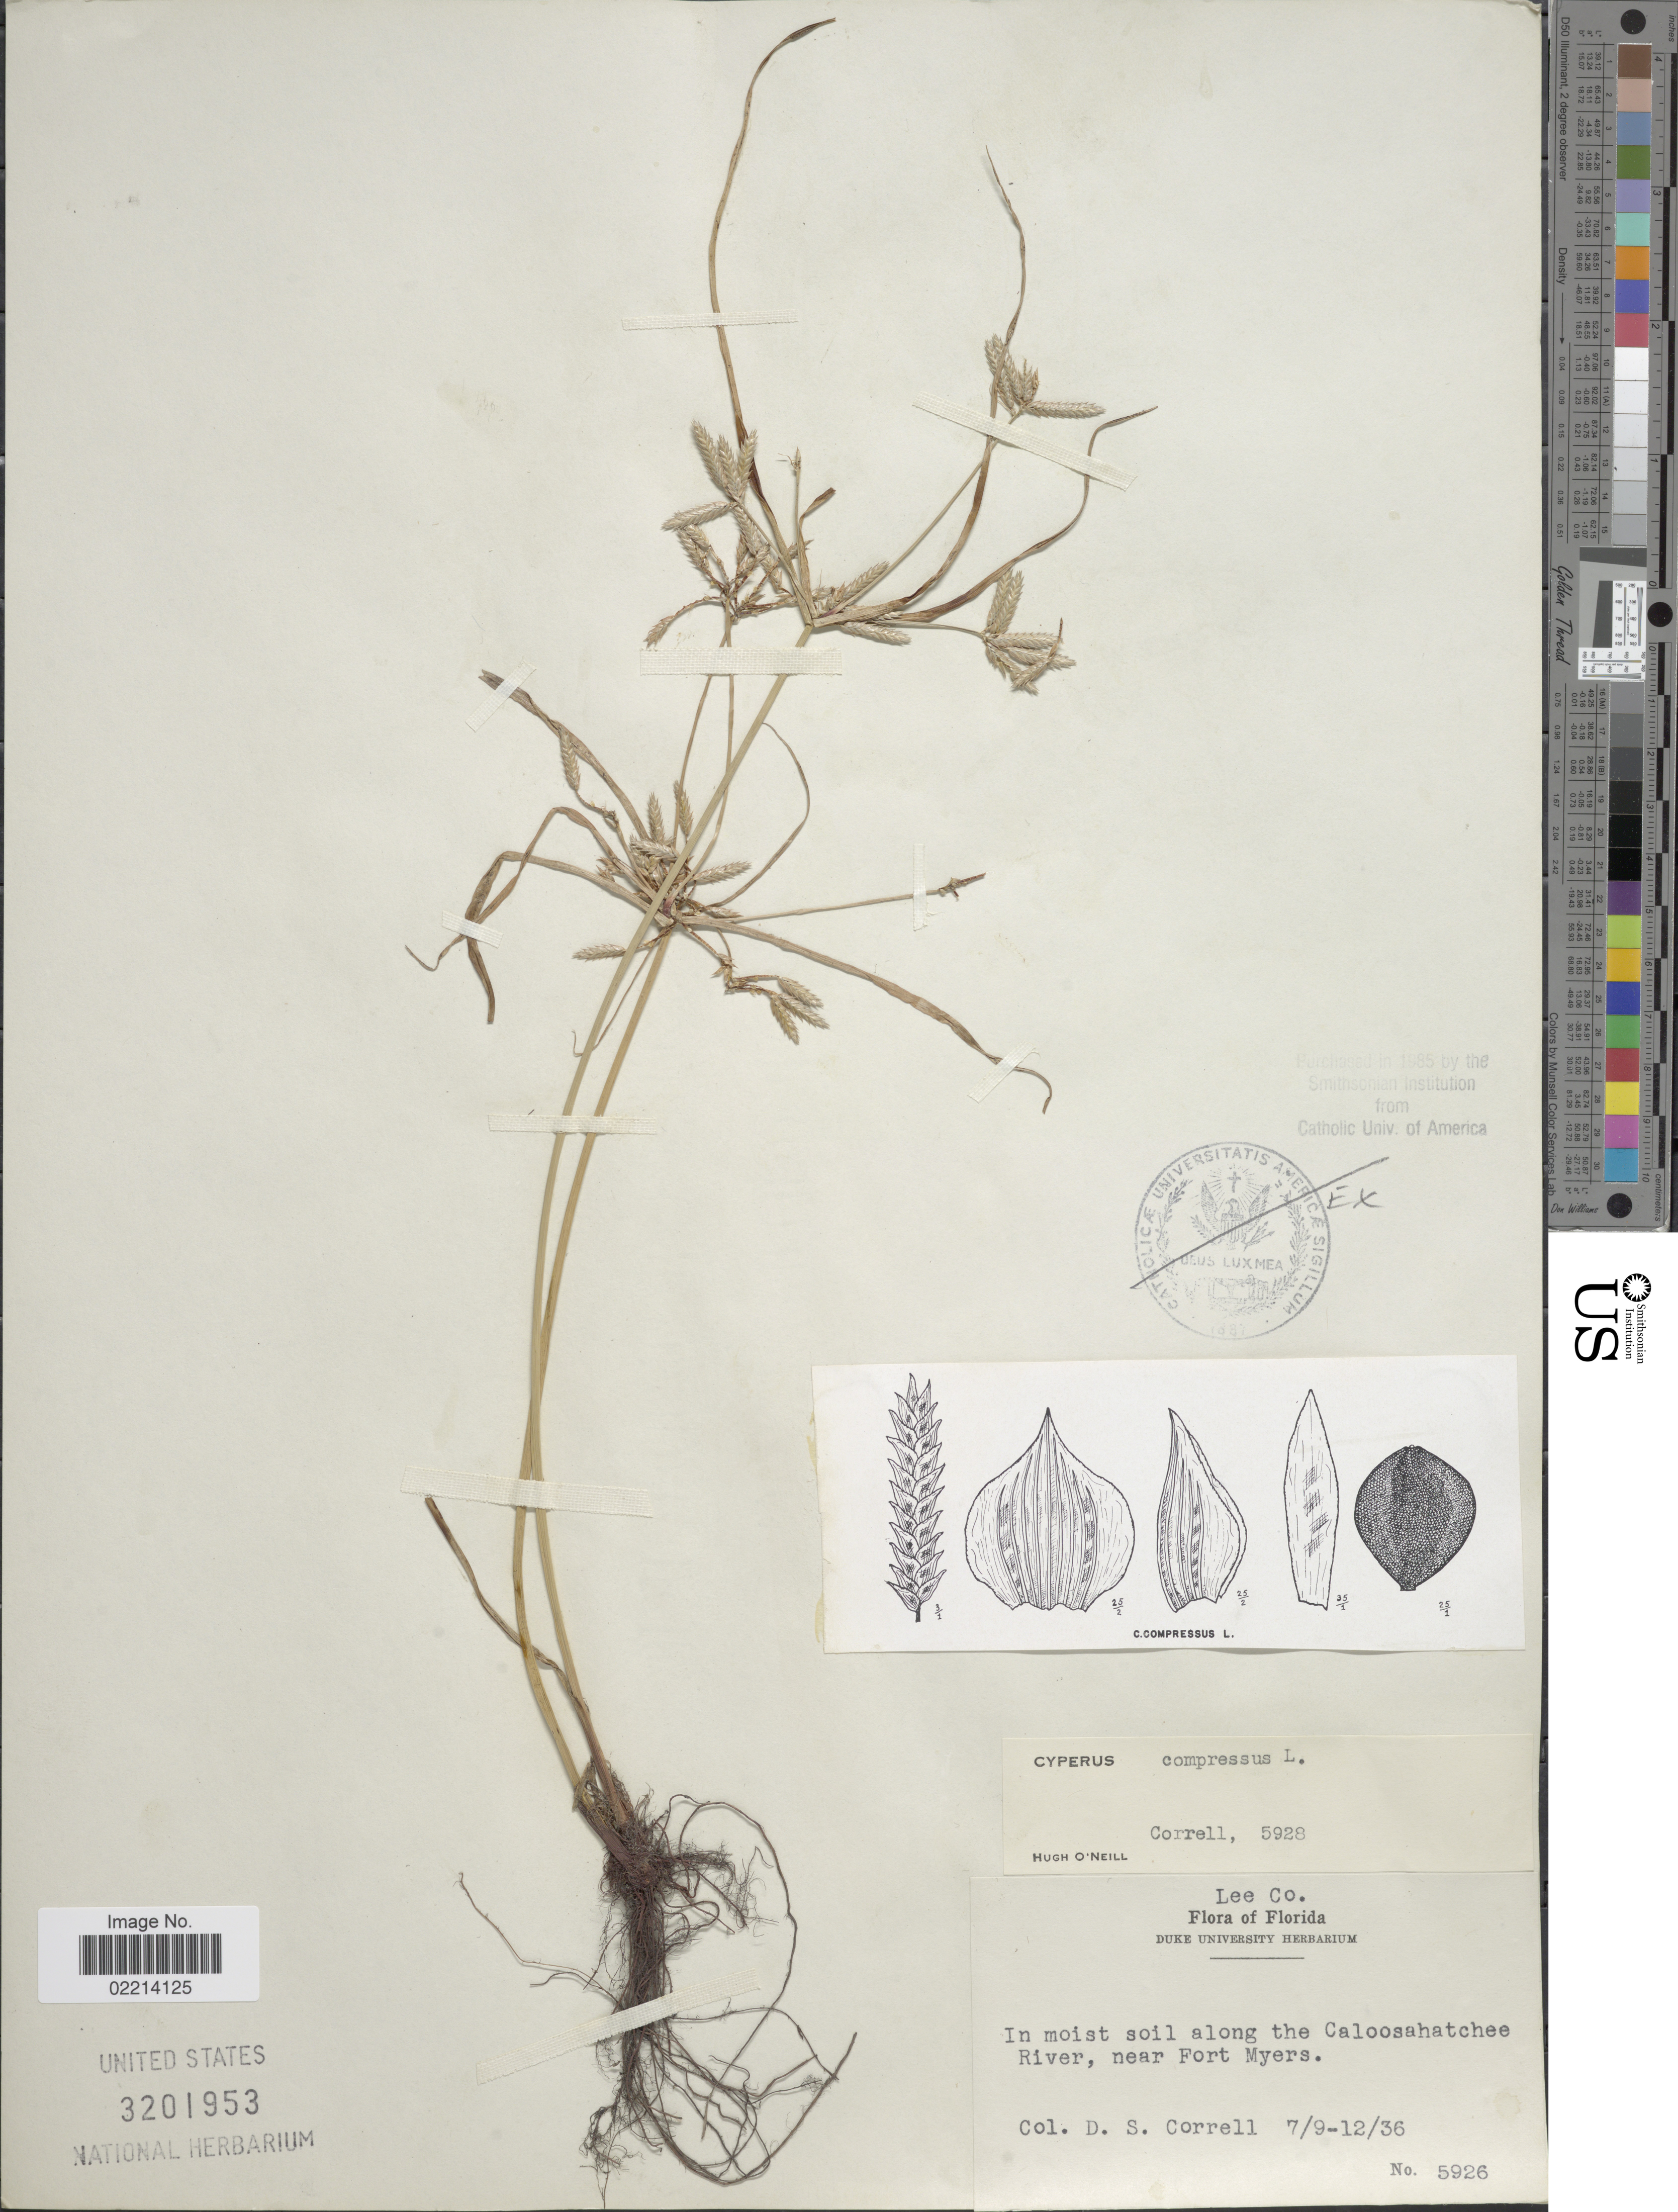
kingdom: Plantae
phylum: Tracheophyta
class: Liliopsida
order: Poales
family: Cyperaceae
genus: Cyperus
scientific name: Cyperus compressus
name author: L.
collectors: D. S. Correll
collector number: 5926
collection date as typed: Transcribed d/m/y: 9/7/36 to 12/7/36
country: United States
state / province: Florida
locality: Lee Co. In moist soil along the Caloosahatchee River, near Fort Myers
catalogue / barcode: US 3201953